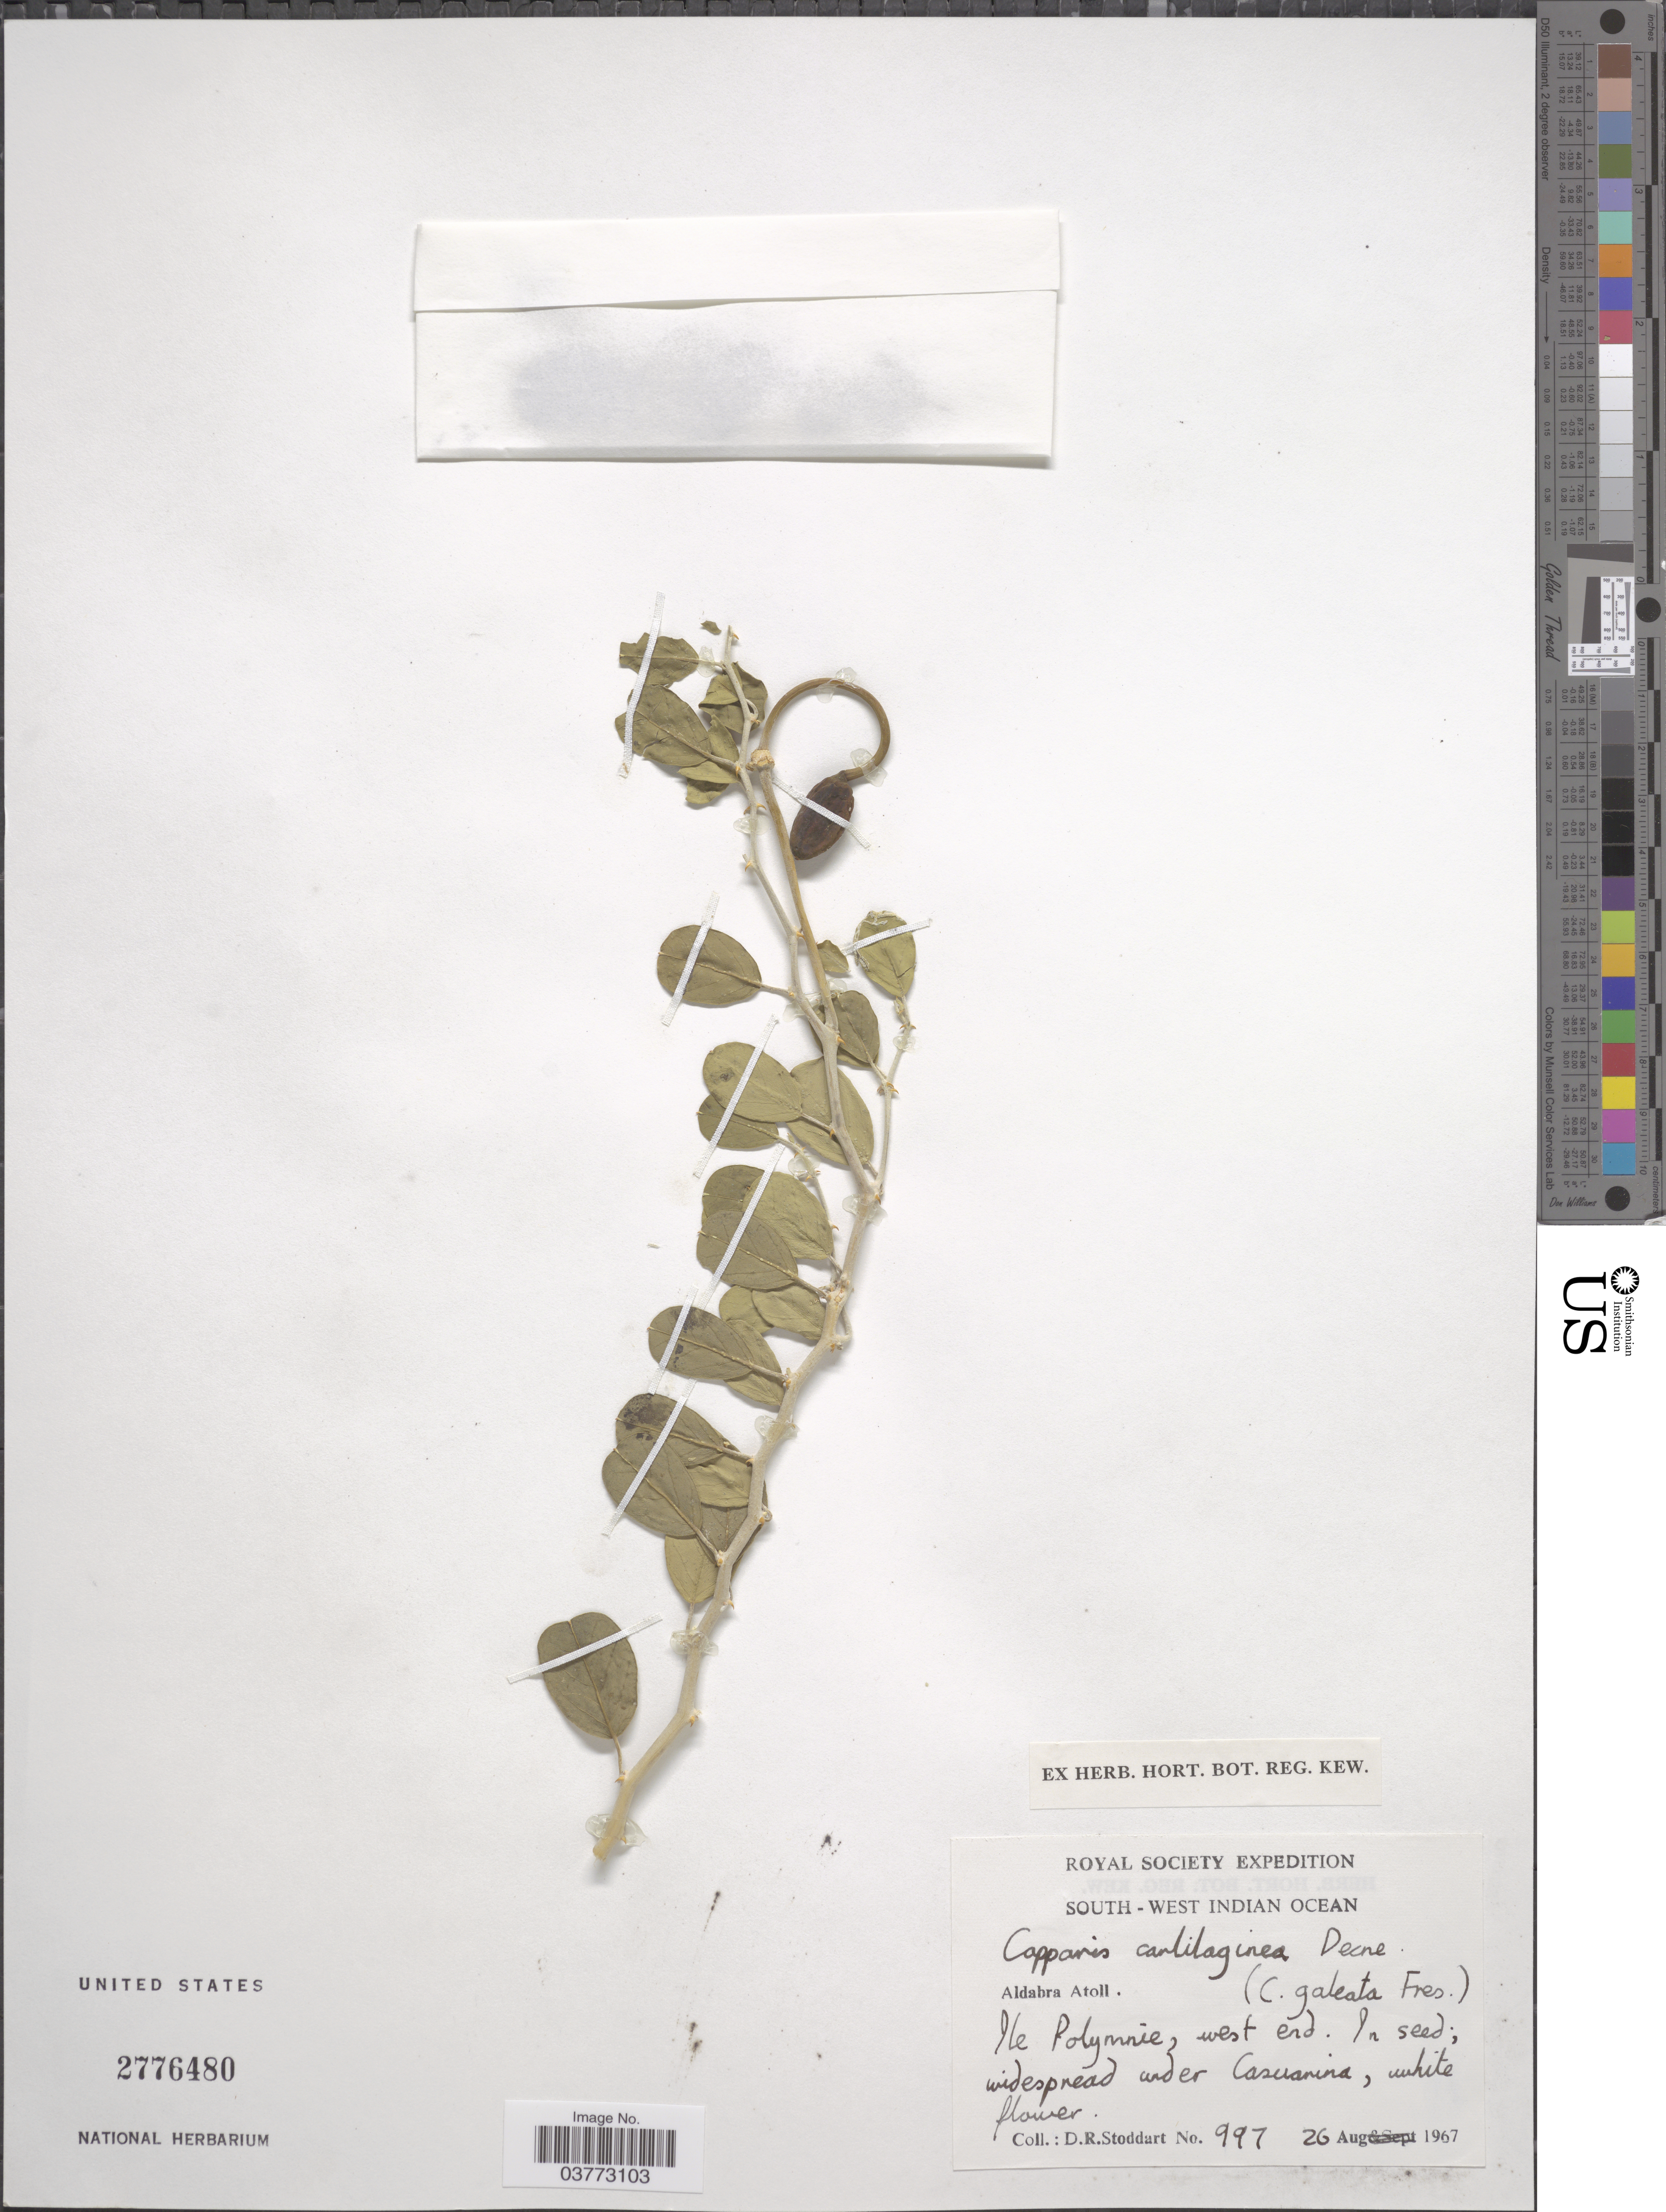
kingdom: Plantae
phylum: Tracheophyta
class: Magnoliopsida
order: Brassicales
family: Capparaceae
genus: Capparis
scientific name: Capparis cartilaginea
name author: Decne.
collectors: D. R. Stoddart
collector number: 997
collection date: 1967-08-26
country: Seychelles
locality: South-West Indian Ocean. Aldabra Atoll. Ile Polymnie, west end.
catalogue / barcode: US 2776480